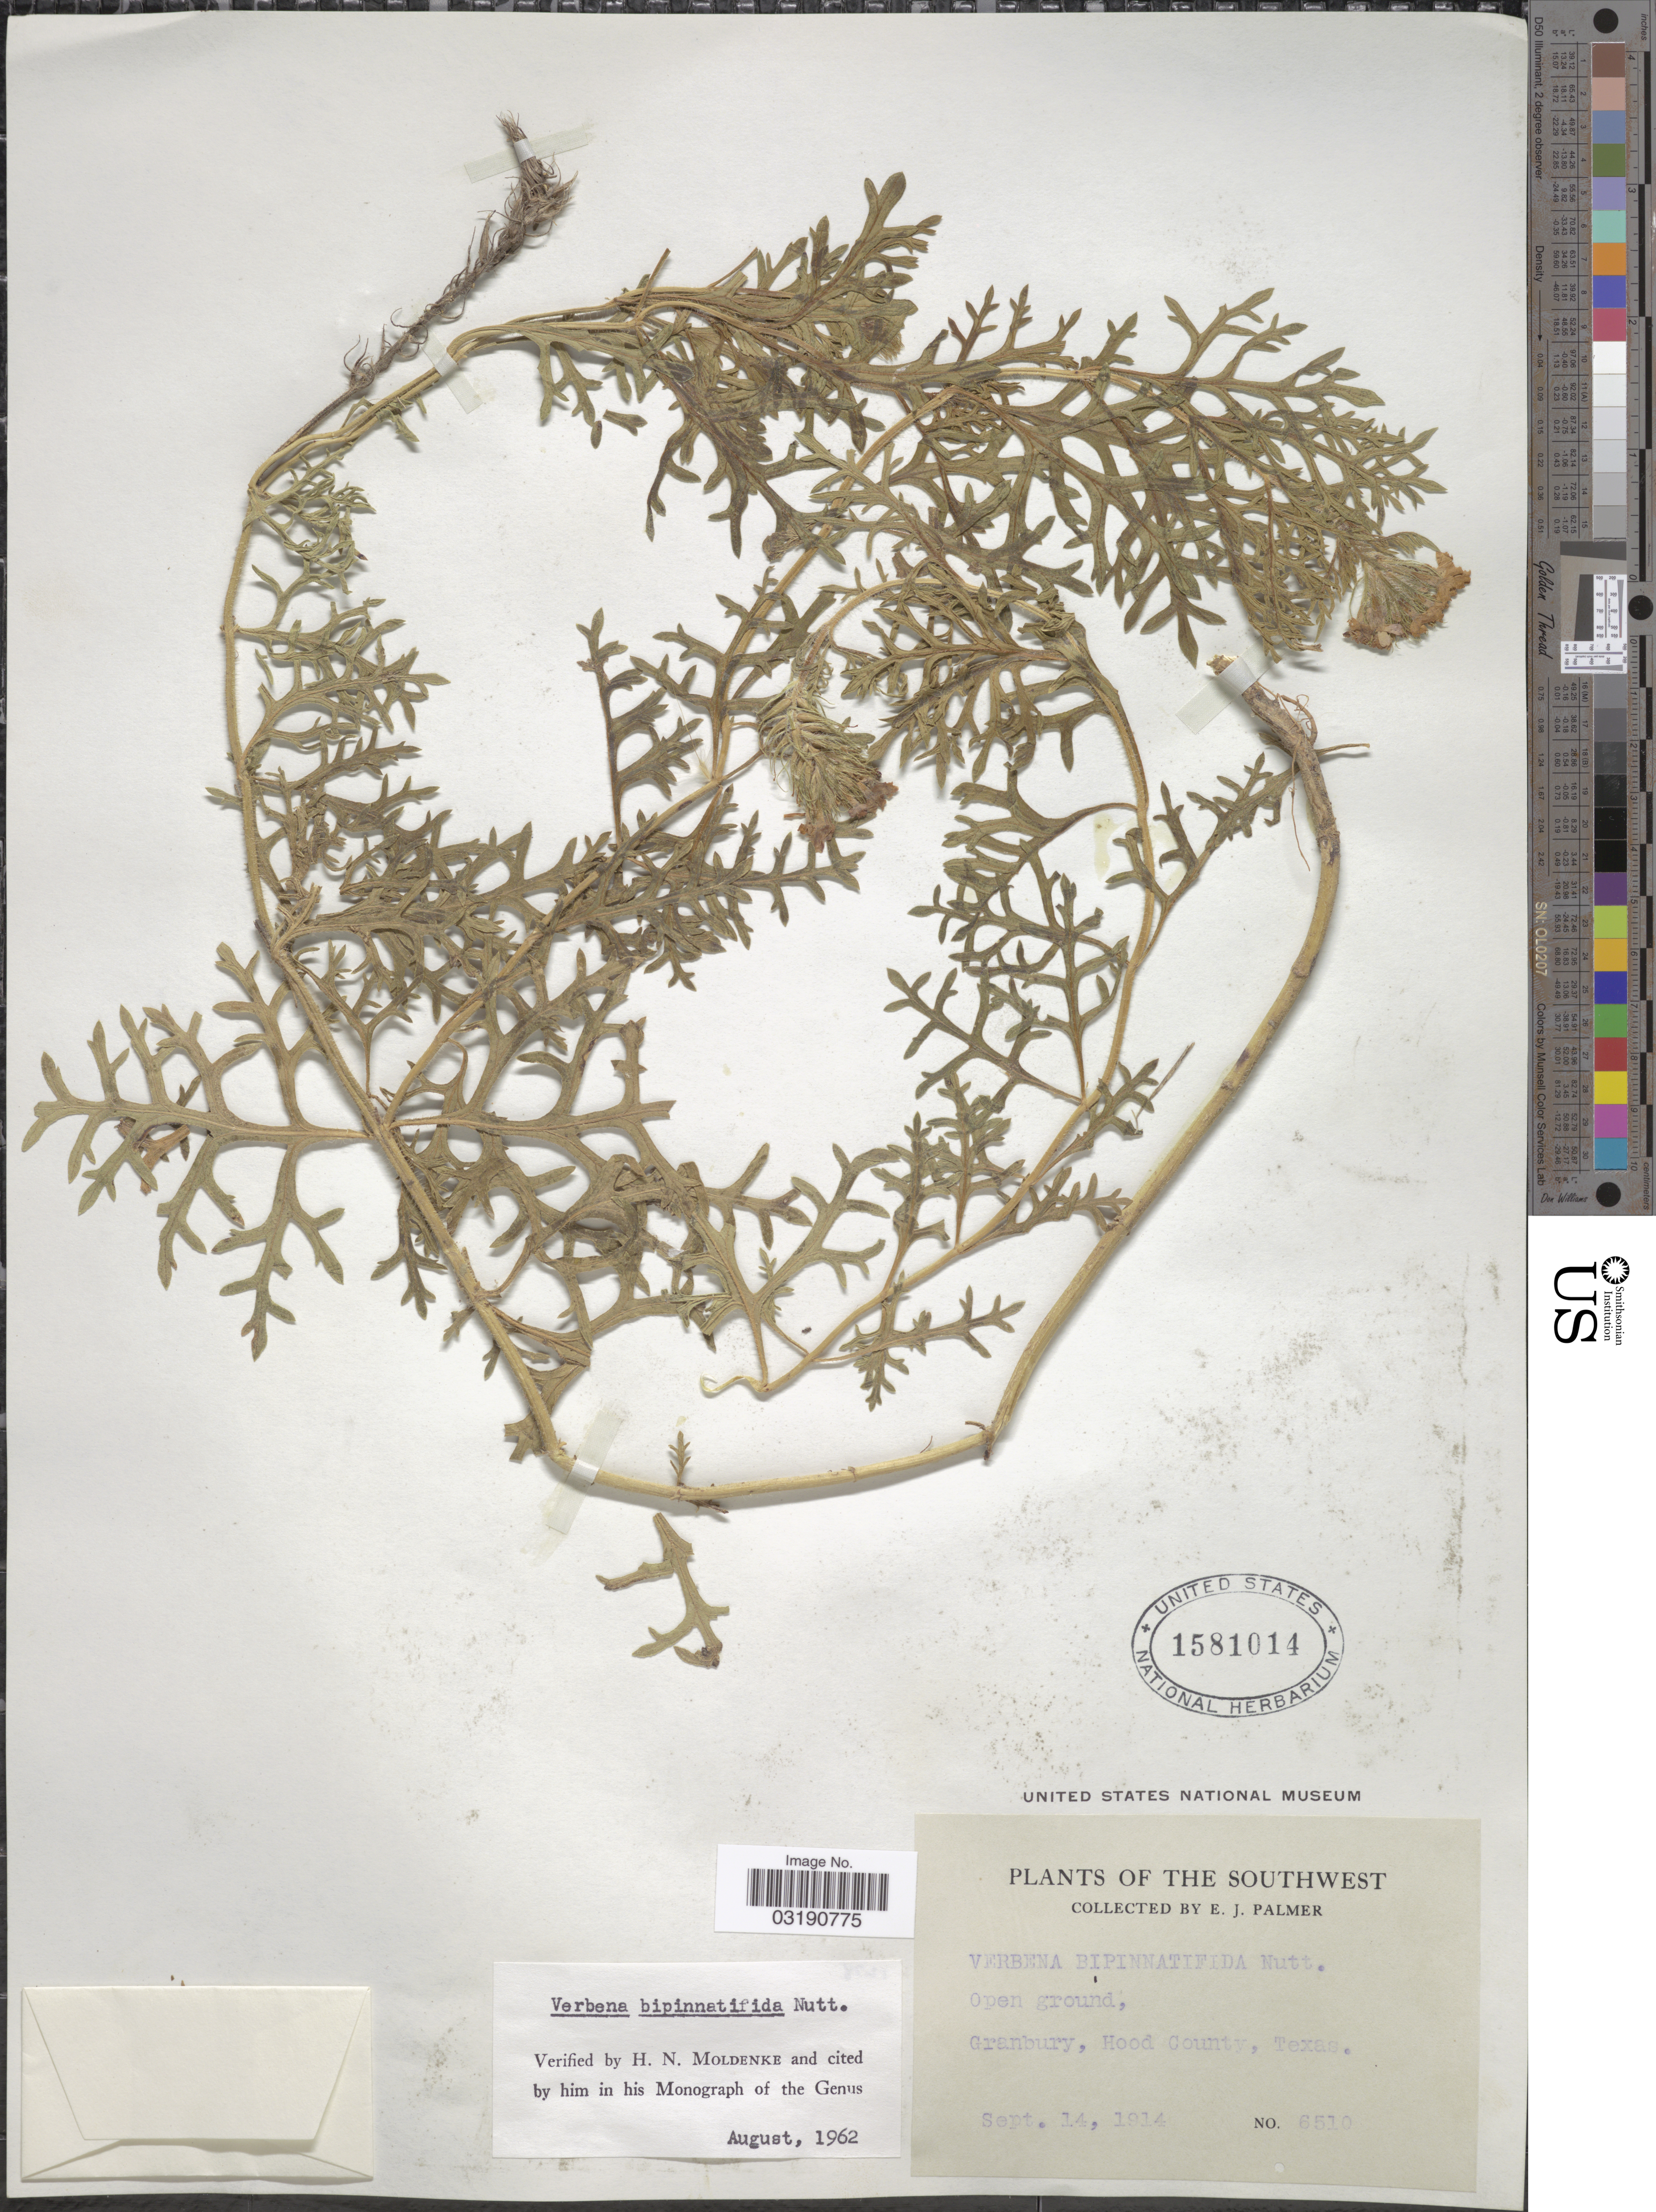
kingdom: Plantae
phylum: Tracheophyta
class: Magnoliopsida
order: Lamiales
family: Verbenaceae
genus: Verbena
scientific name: Verbena bipinnatifida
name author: (Schauer) Nutt.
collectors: E. J. Palmer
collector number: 6510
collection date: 1914-09-14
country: United States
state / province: Texas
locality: Southwest. Granbury, Hood County.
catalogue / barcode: US 1581014